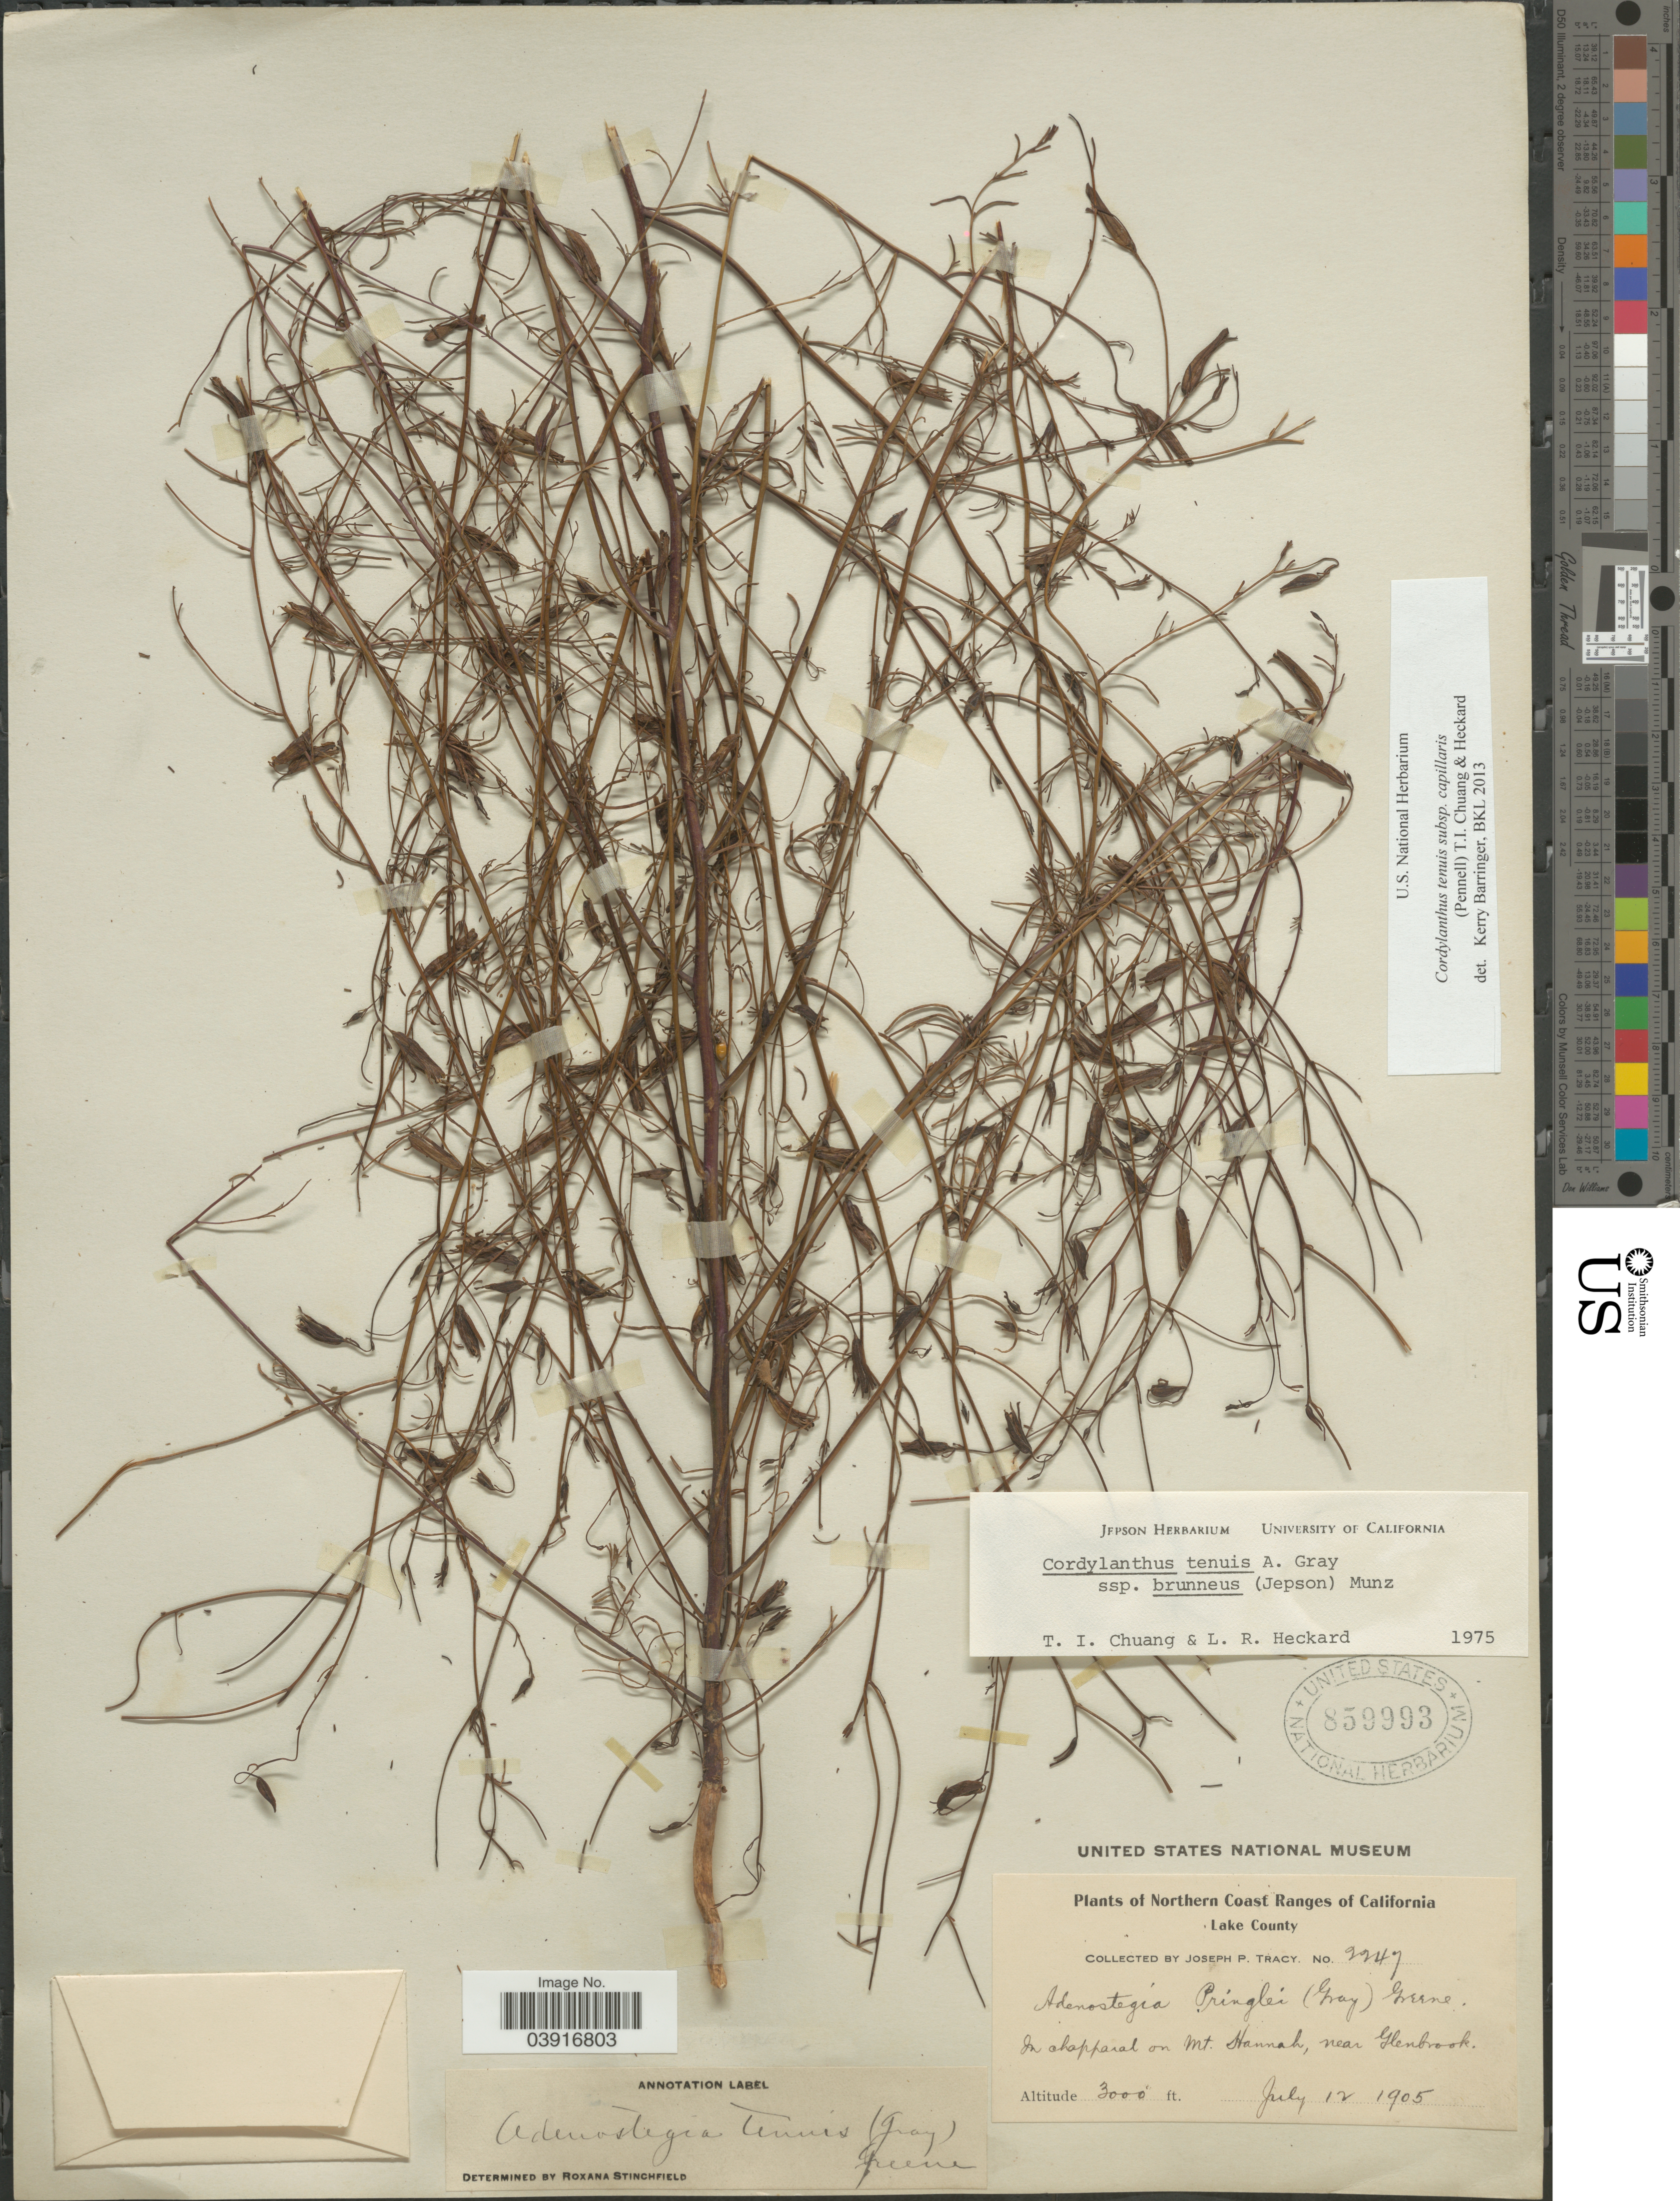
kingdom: Plantae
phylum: Tracheophyta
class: Magnoliopsida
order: Lamiales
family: Orobanchaceae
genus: Cordylanthus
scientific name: Cordylanthus tenuis subsp. capillaris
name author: (Pennell) T.I. Chuang & Heckard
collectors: J. Tracy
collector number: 2247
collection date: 1905-07-12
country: United States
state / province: California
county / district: Lake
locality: Northern Coast Ranges. Lake County. In chapparal on Mt. Hannah, near Glenbrook.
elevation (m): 914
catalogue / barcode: US 859993